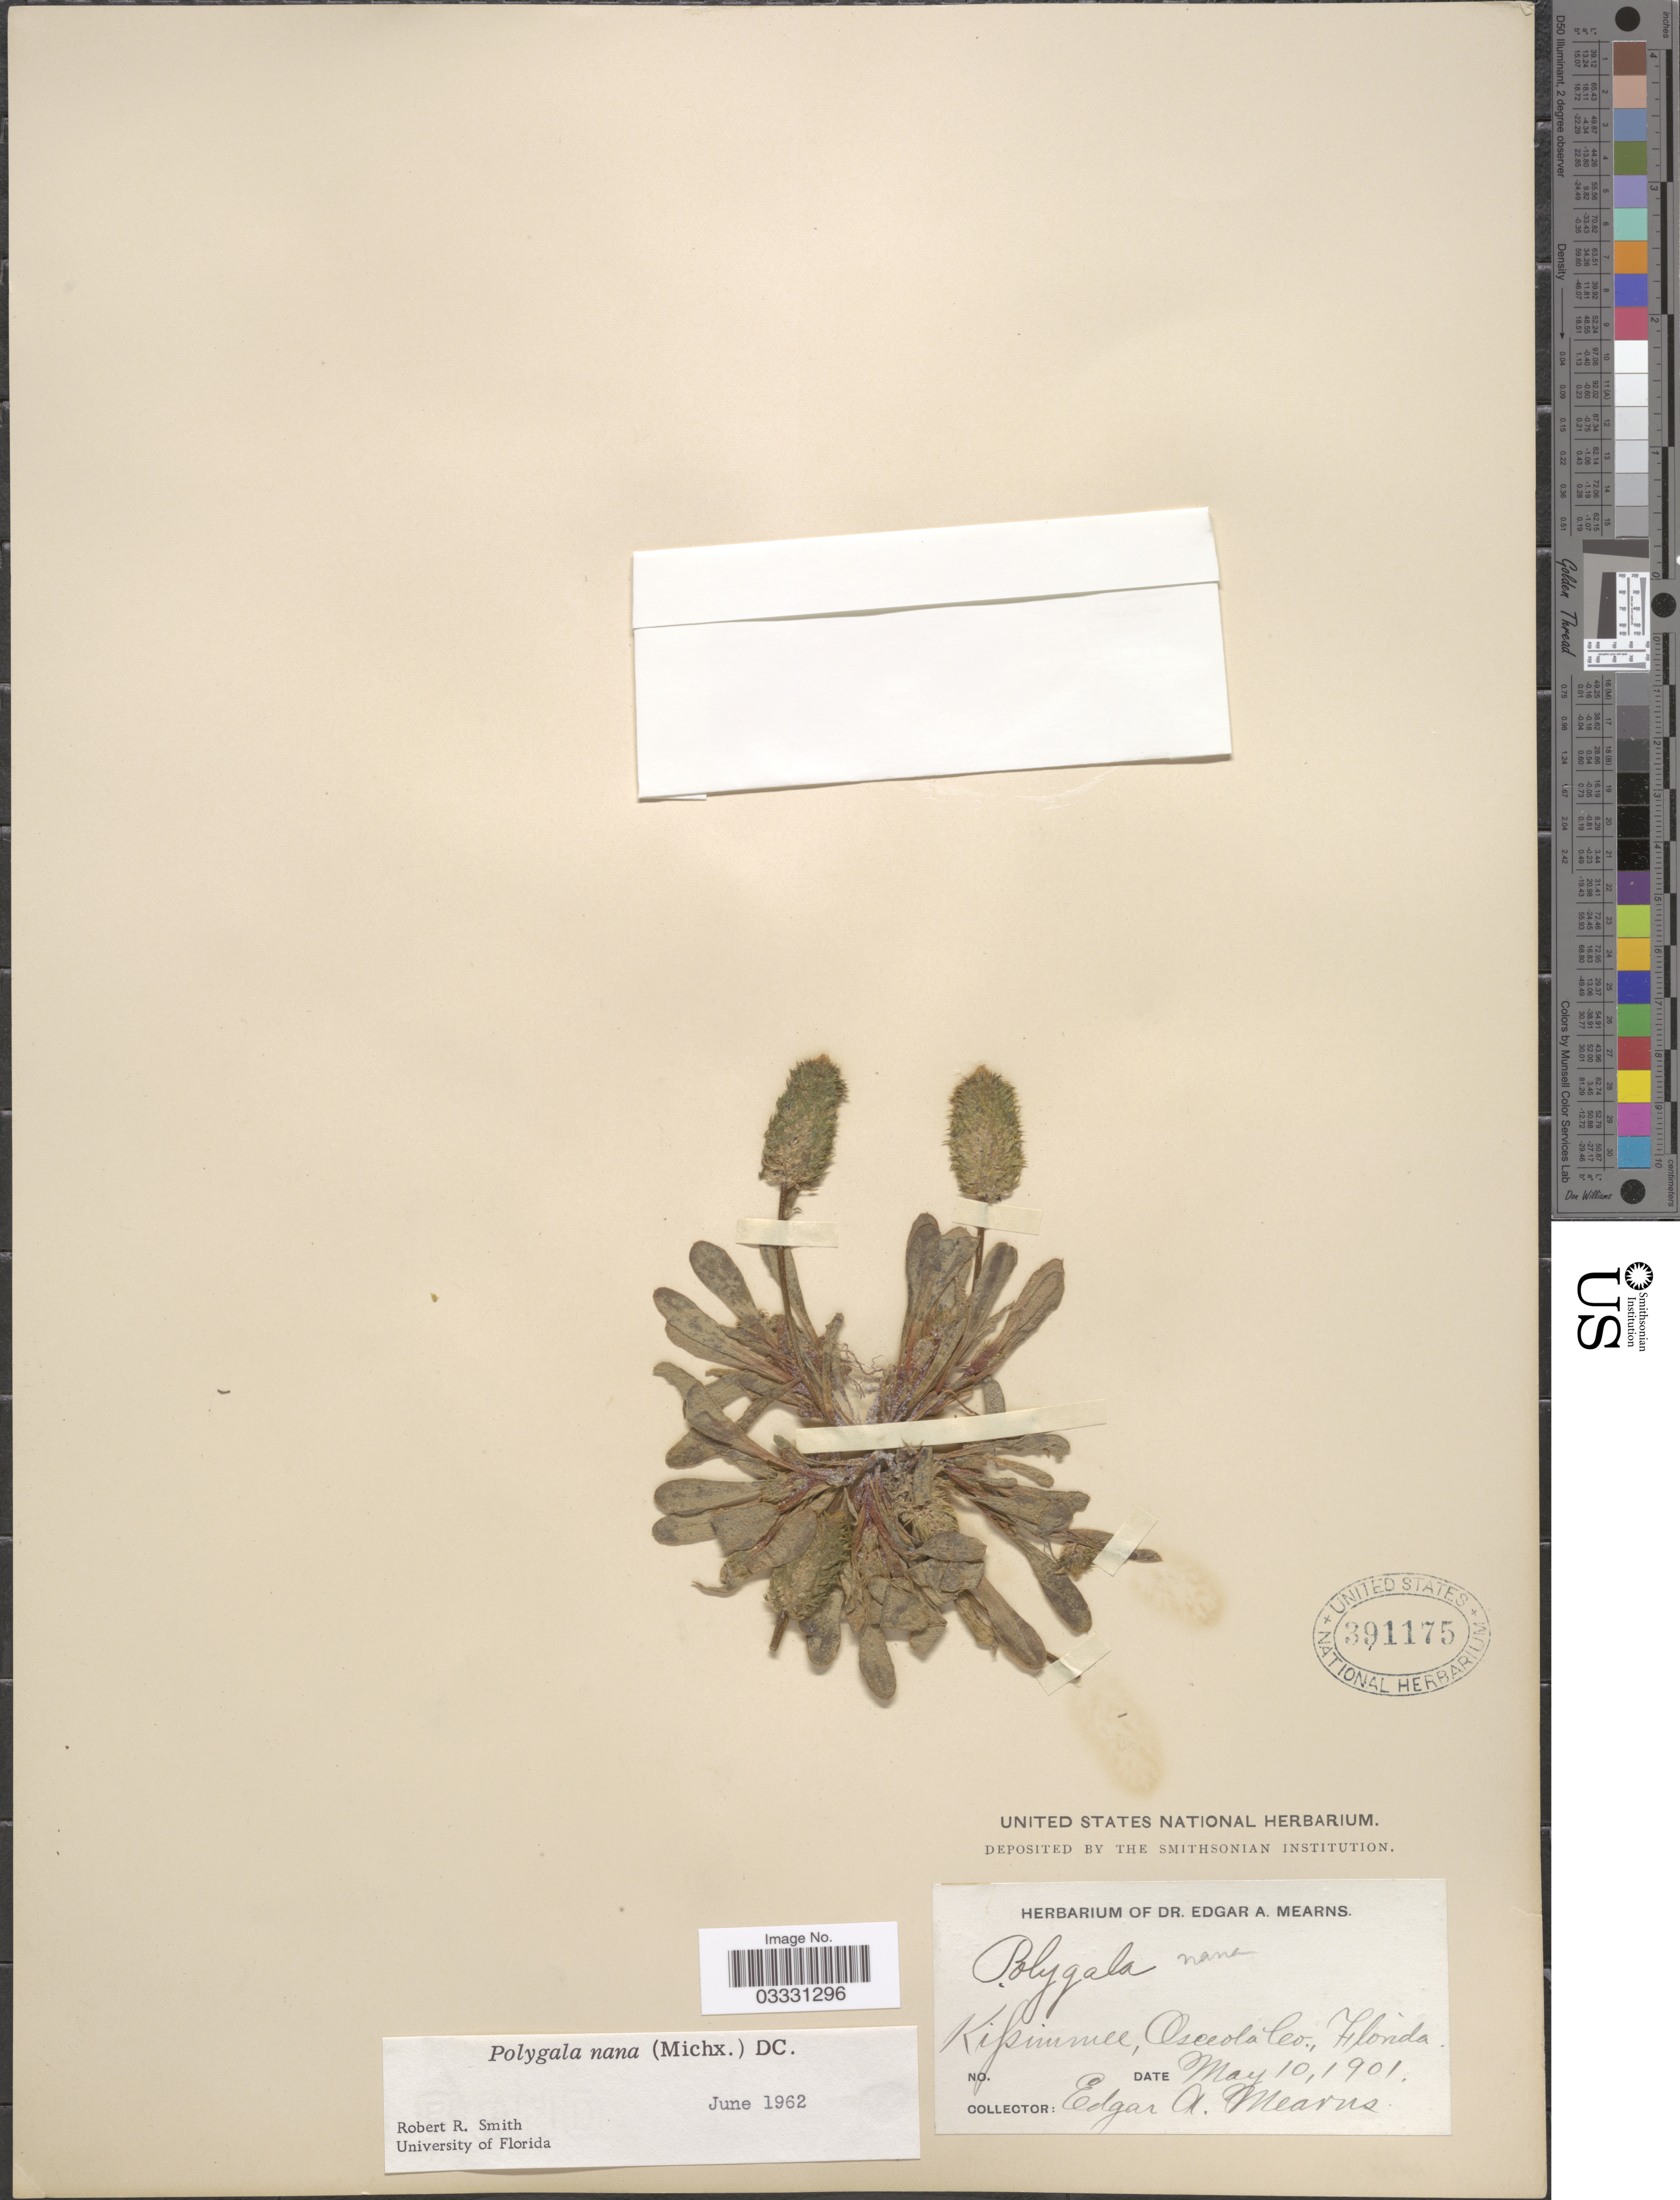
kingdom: Plantae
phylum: Tracheophyta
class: Magnoliopsida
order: Fabales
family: Polygalaceae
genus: Polygala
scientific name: Polygala nana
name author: (Michx.) DC.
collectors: E. A. Mearns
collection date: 1901-05-10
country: United States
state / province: Florida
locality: Kissimmee, Osceola Co.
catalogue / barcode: US 391175